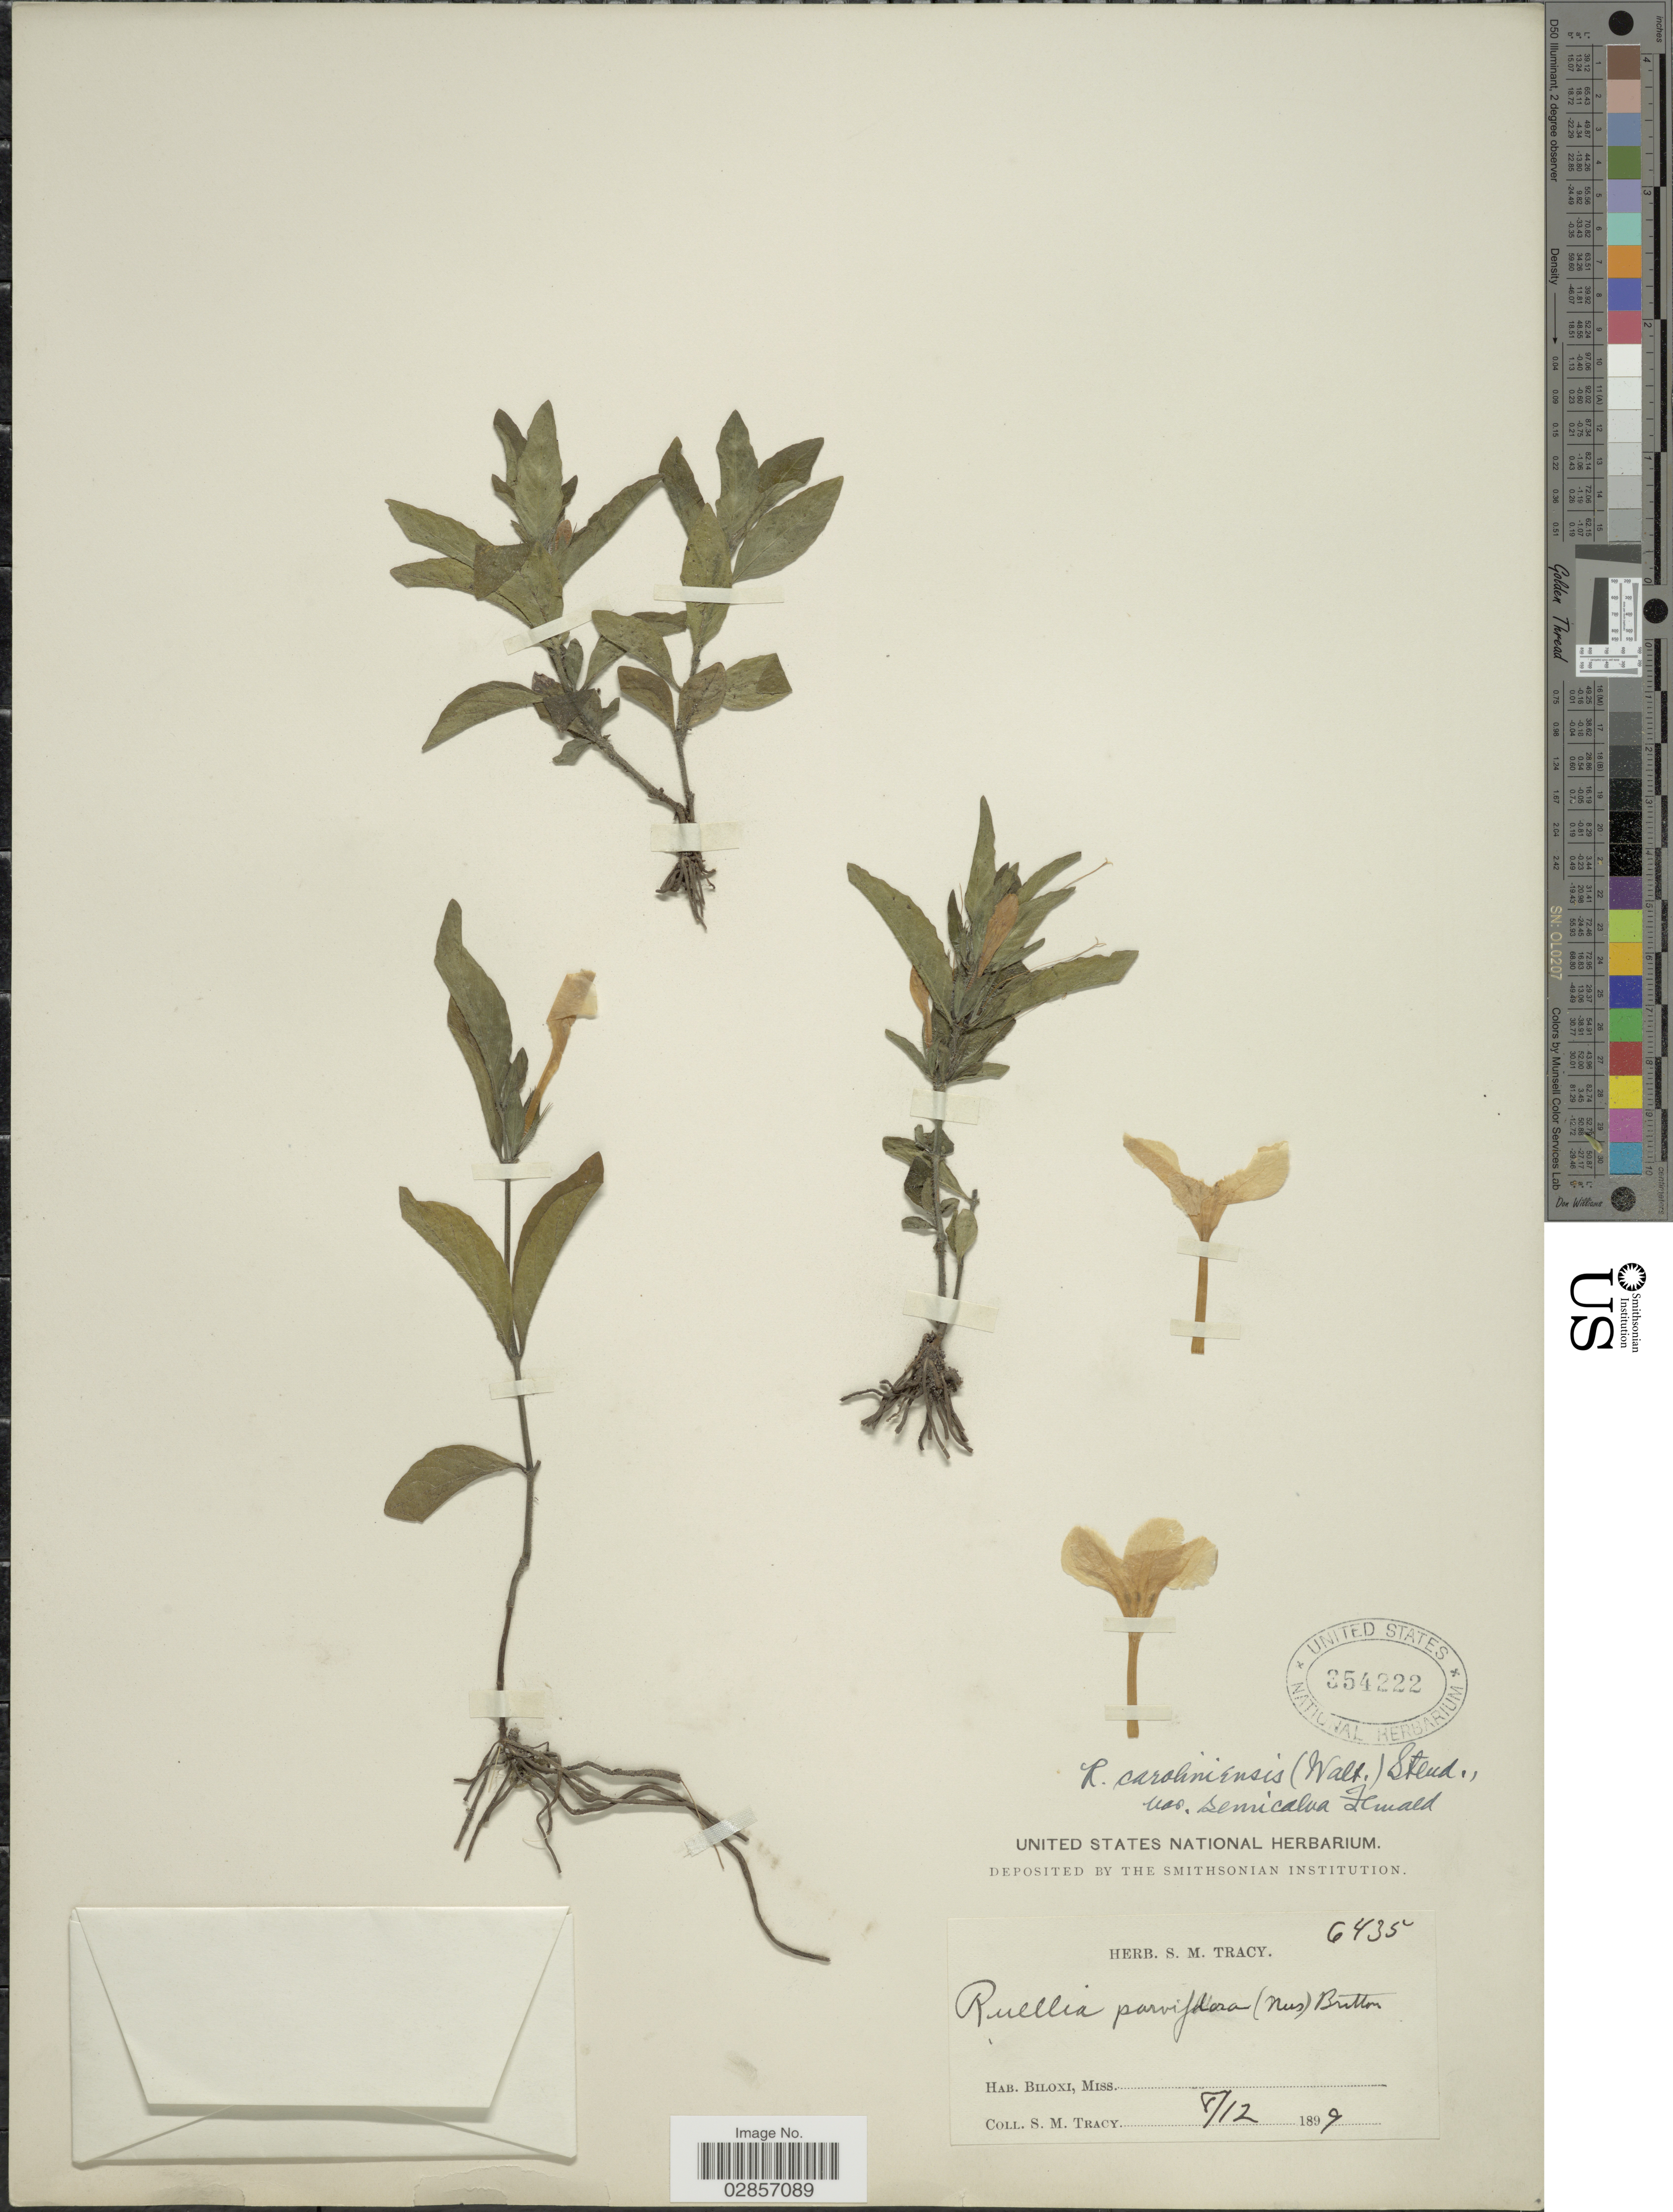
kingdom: Plantae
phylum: Tracheophyta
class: Magnoliopsida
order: Lamiales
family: Acanthaceae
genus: Ruellia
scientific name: Ruellia caroliniensis var. semicalva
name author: Fernald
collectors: S. M. Tracy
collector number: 6435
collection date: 1899-08-12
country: United States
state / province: Mississippi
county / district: Harrison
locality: Biloxi, Miss.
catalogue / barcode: US 354222